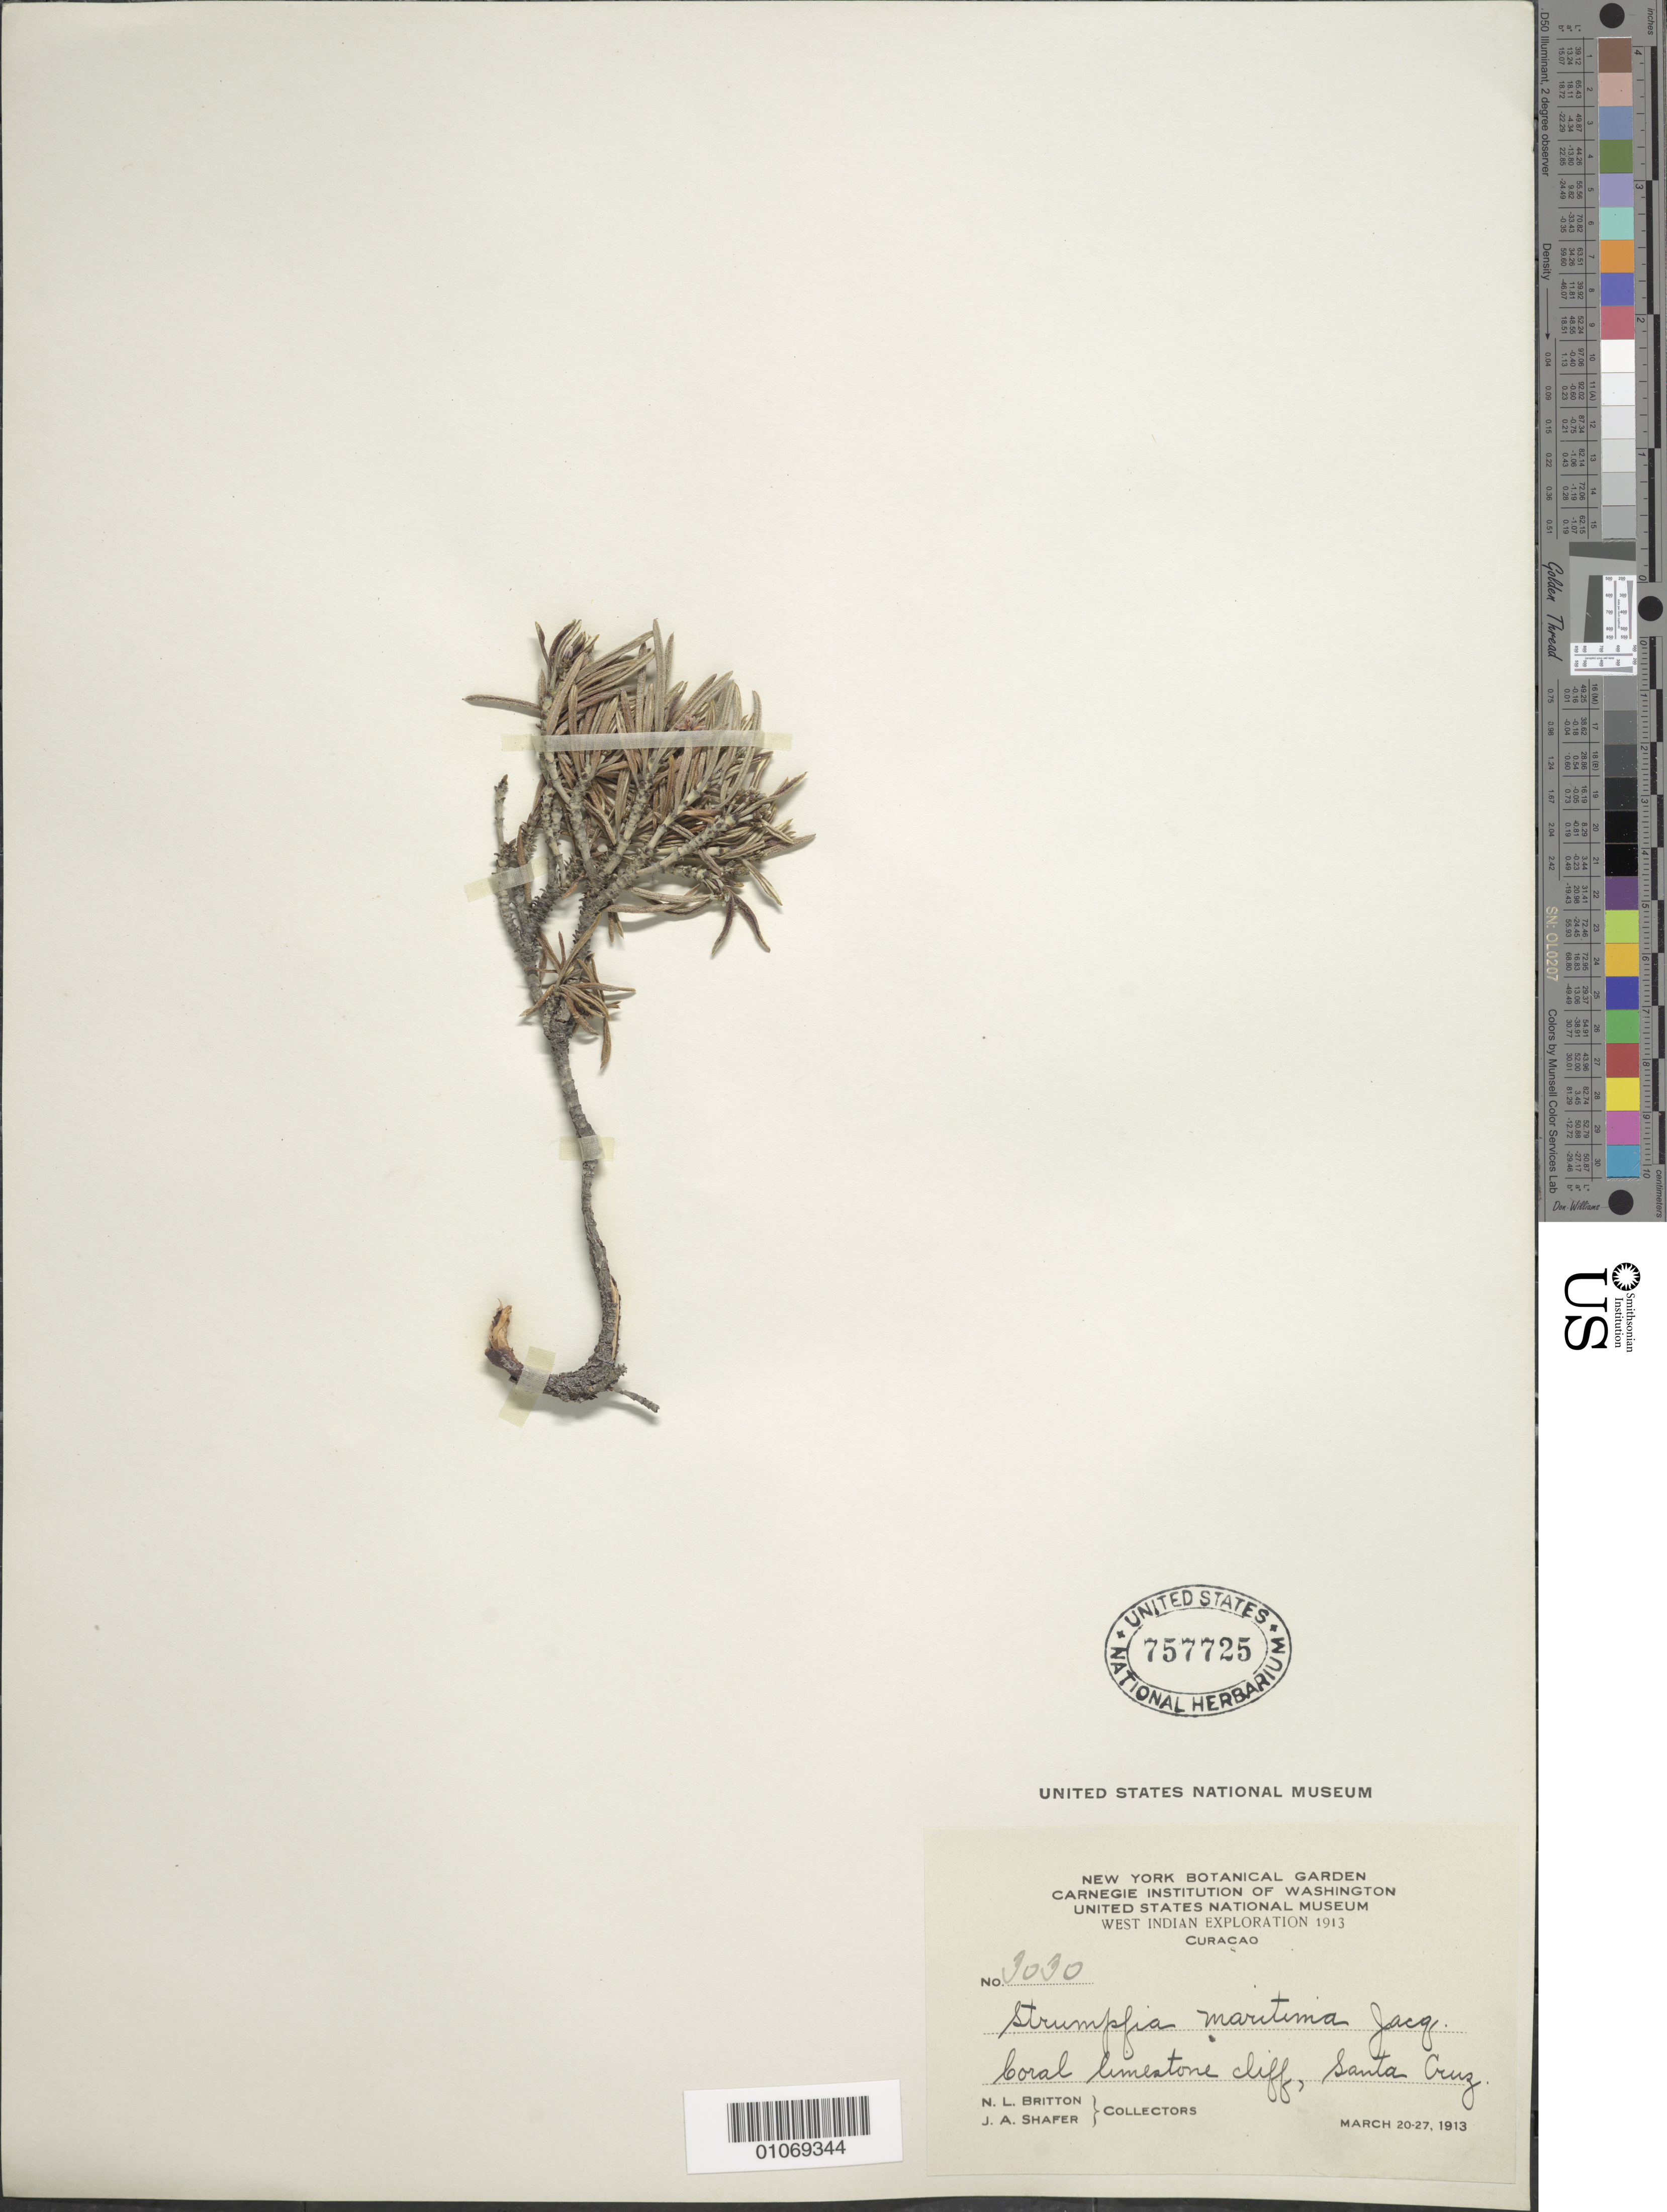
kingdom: Plantae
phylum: Tracheophyta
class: Magnoliopsida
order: Gentianales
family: Rubiaceae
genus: Strumpfia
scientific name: Strumpfia maritima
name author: Jacq.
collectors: N. Britton & J. A. Shafer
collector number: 3030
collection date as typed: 20 Mar 1913 to 27 Mar 1913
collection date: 1913-03-20/1913-03-27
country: Curaçao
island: Curaçao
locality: Coral limestone cliff, Santa Cruz.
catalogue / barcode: US 757725